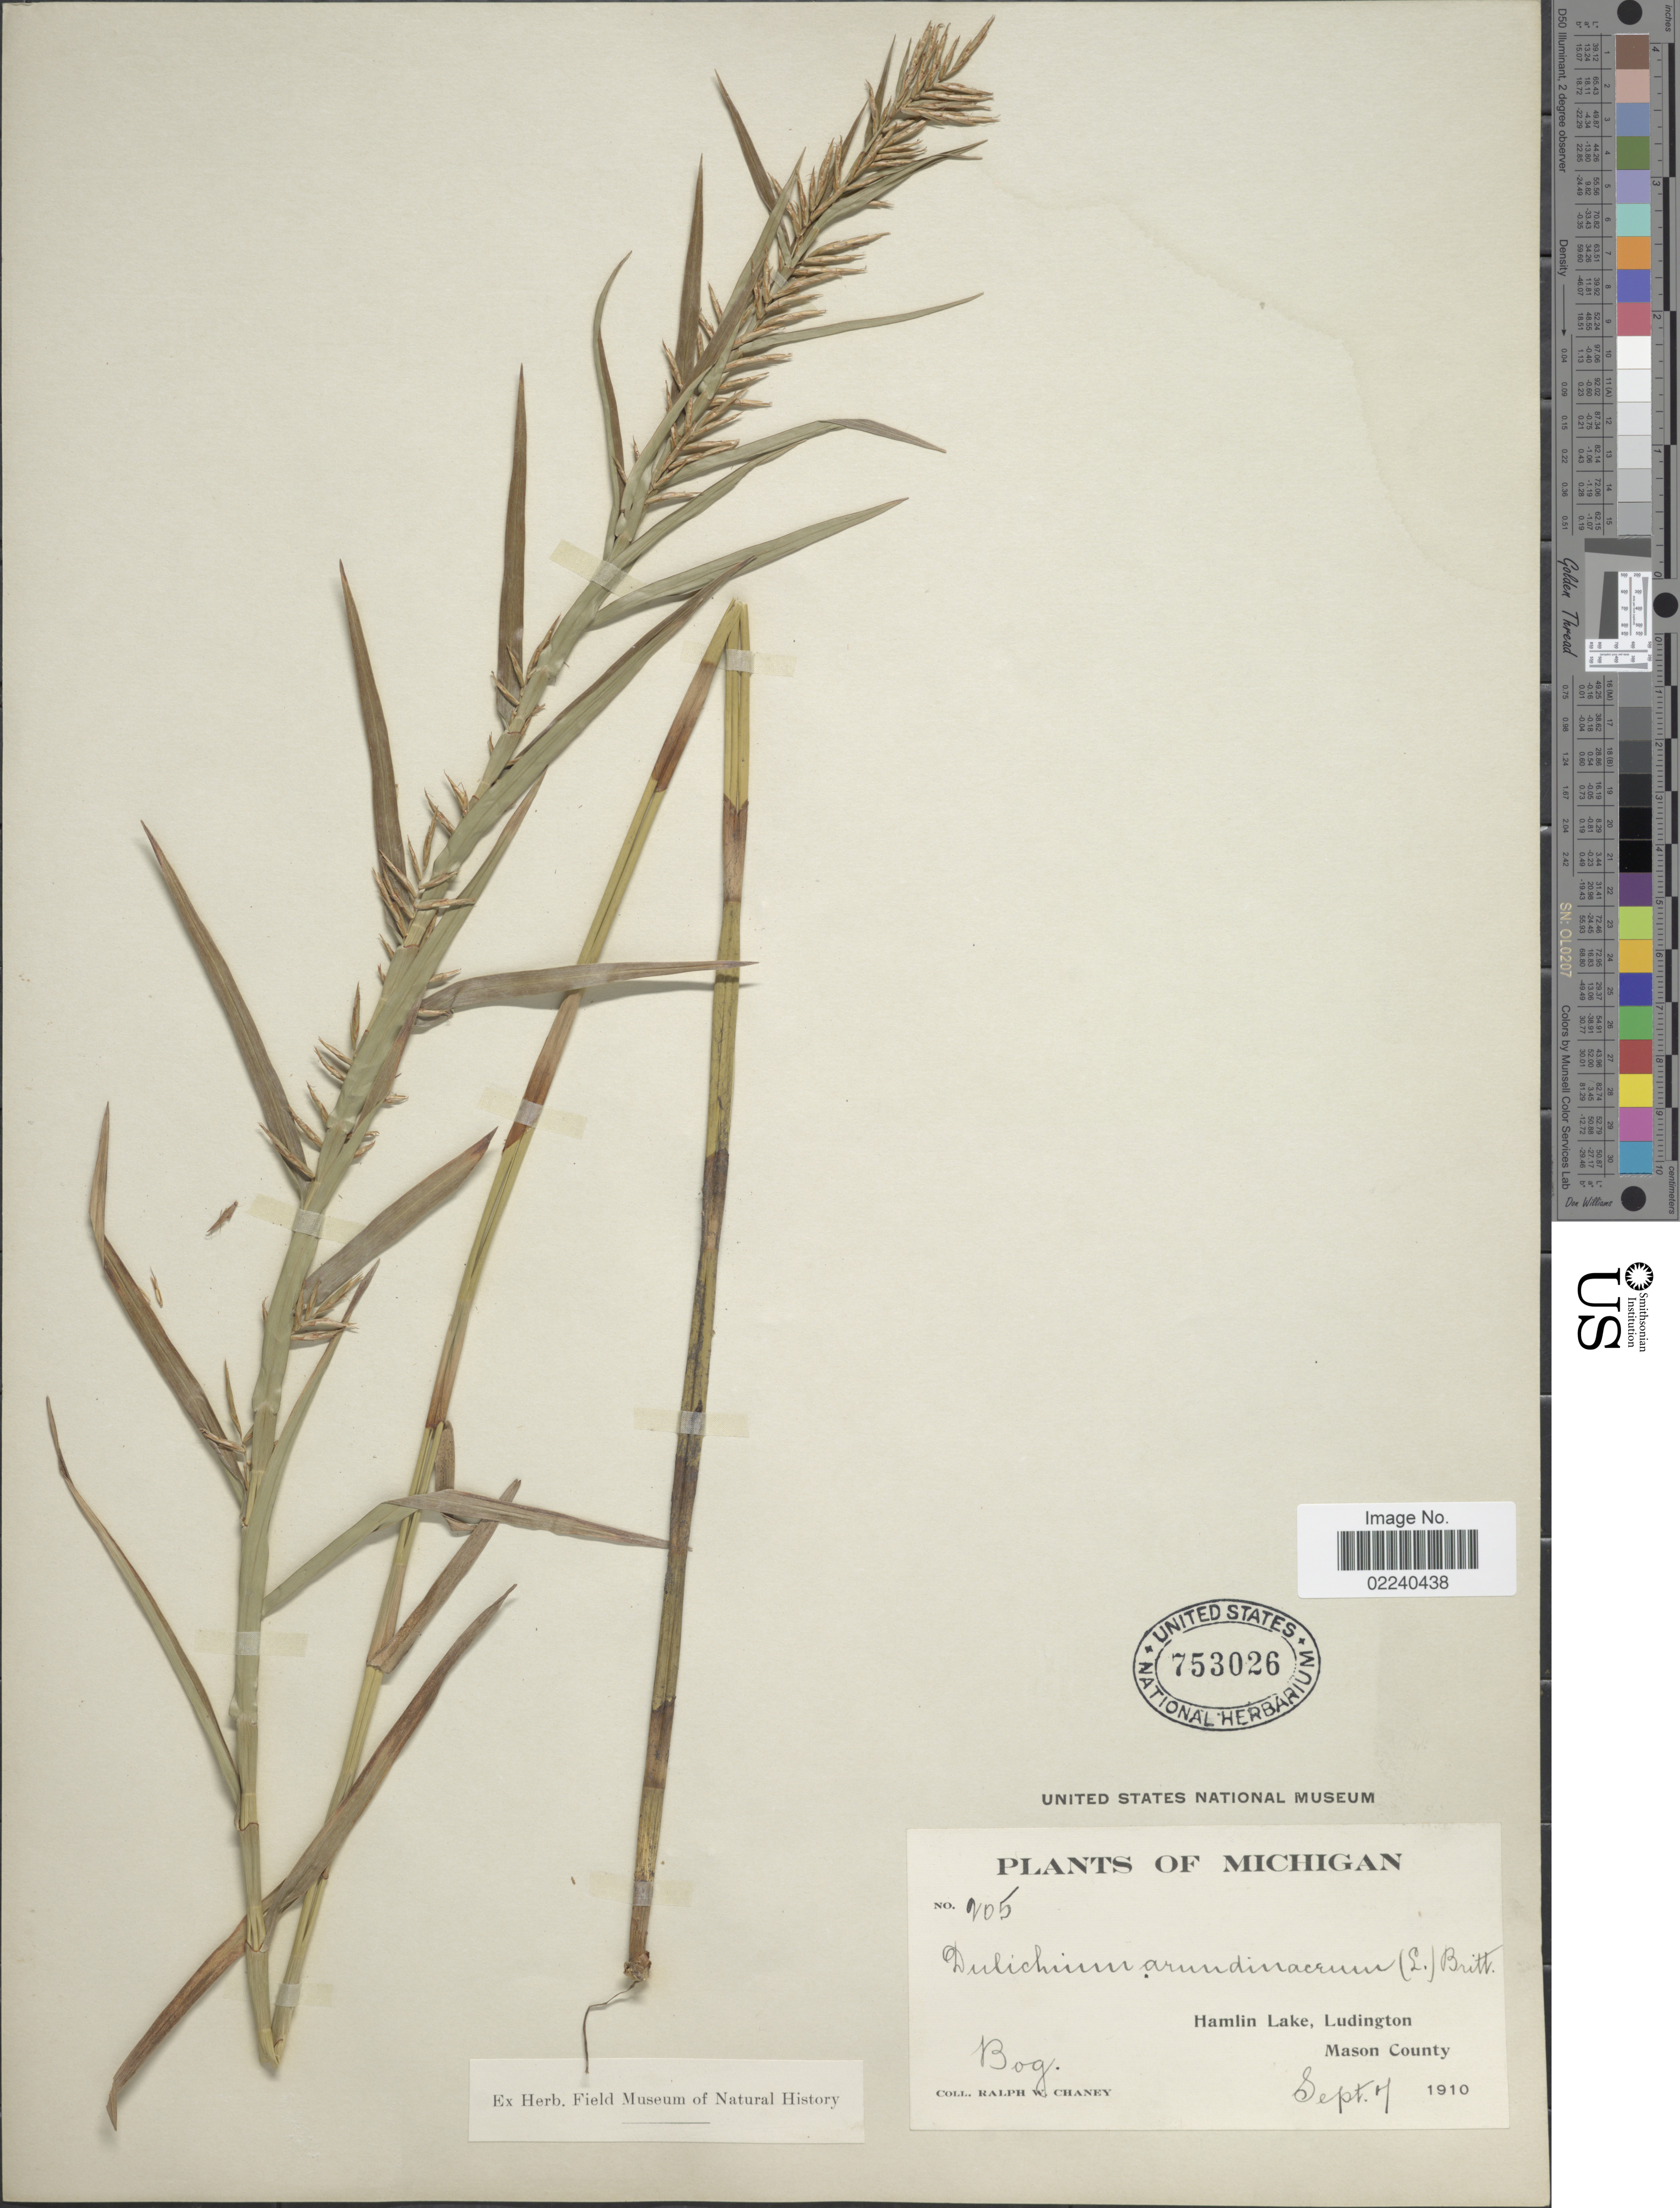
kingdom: Plantae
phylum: Tracheophyta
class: Liliopsida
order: Poales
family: Cyperaceae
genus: Dulichium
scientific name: Dulichium arundinaceum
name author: (L.) Britton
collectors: R. Chaney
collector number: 205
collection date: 1910-09-07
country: United States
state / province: Michigan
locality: Hamlin Lake, Ludington, Mason County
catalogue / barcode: US 753026